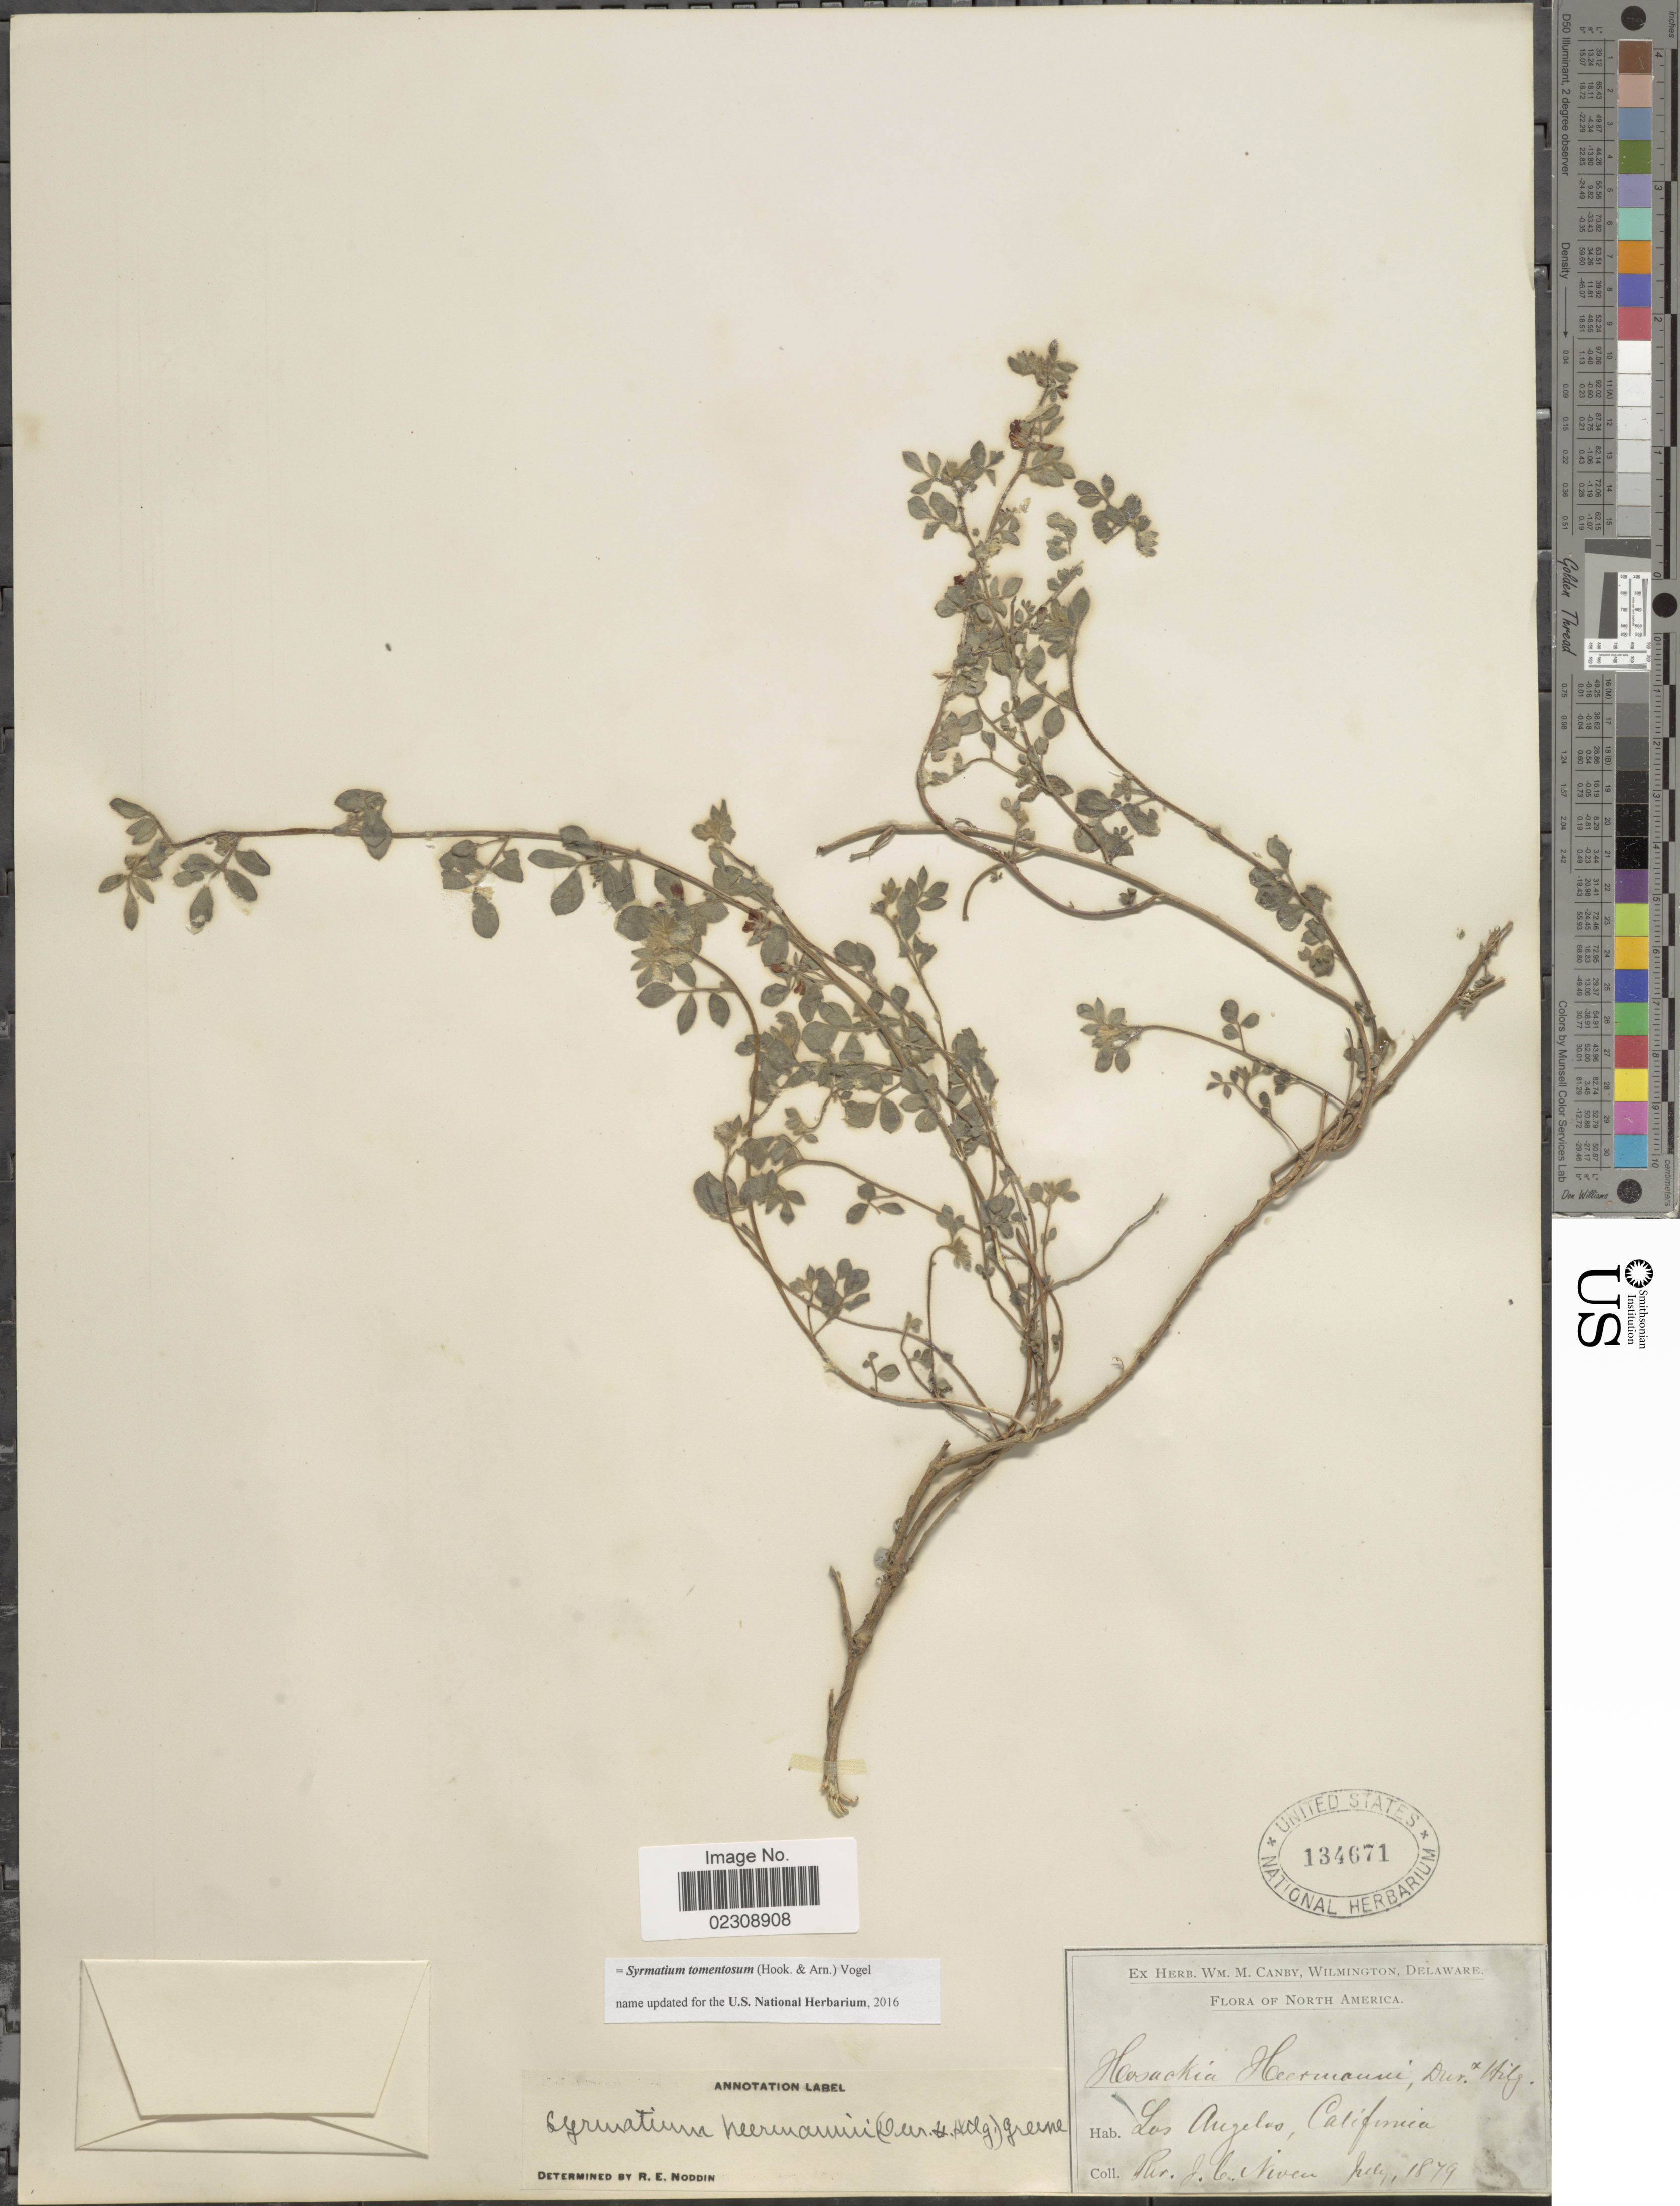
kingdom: Plantae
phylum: Tracheophyta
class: Magnoliopsida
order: Fabales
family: Fabaceae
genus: Syrmatium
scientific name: Syrmatium tomentosum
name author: (Hook. & Arn.) Vogel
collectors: J. Niven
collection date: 1879-07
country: United States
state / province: California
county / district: Los Angeles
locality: Los Angeles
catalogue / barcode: US 134671